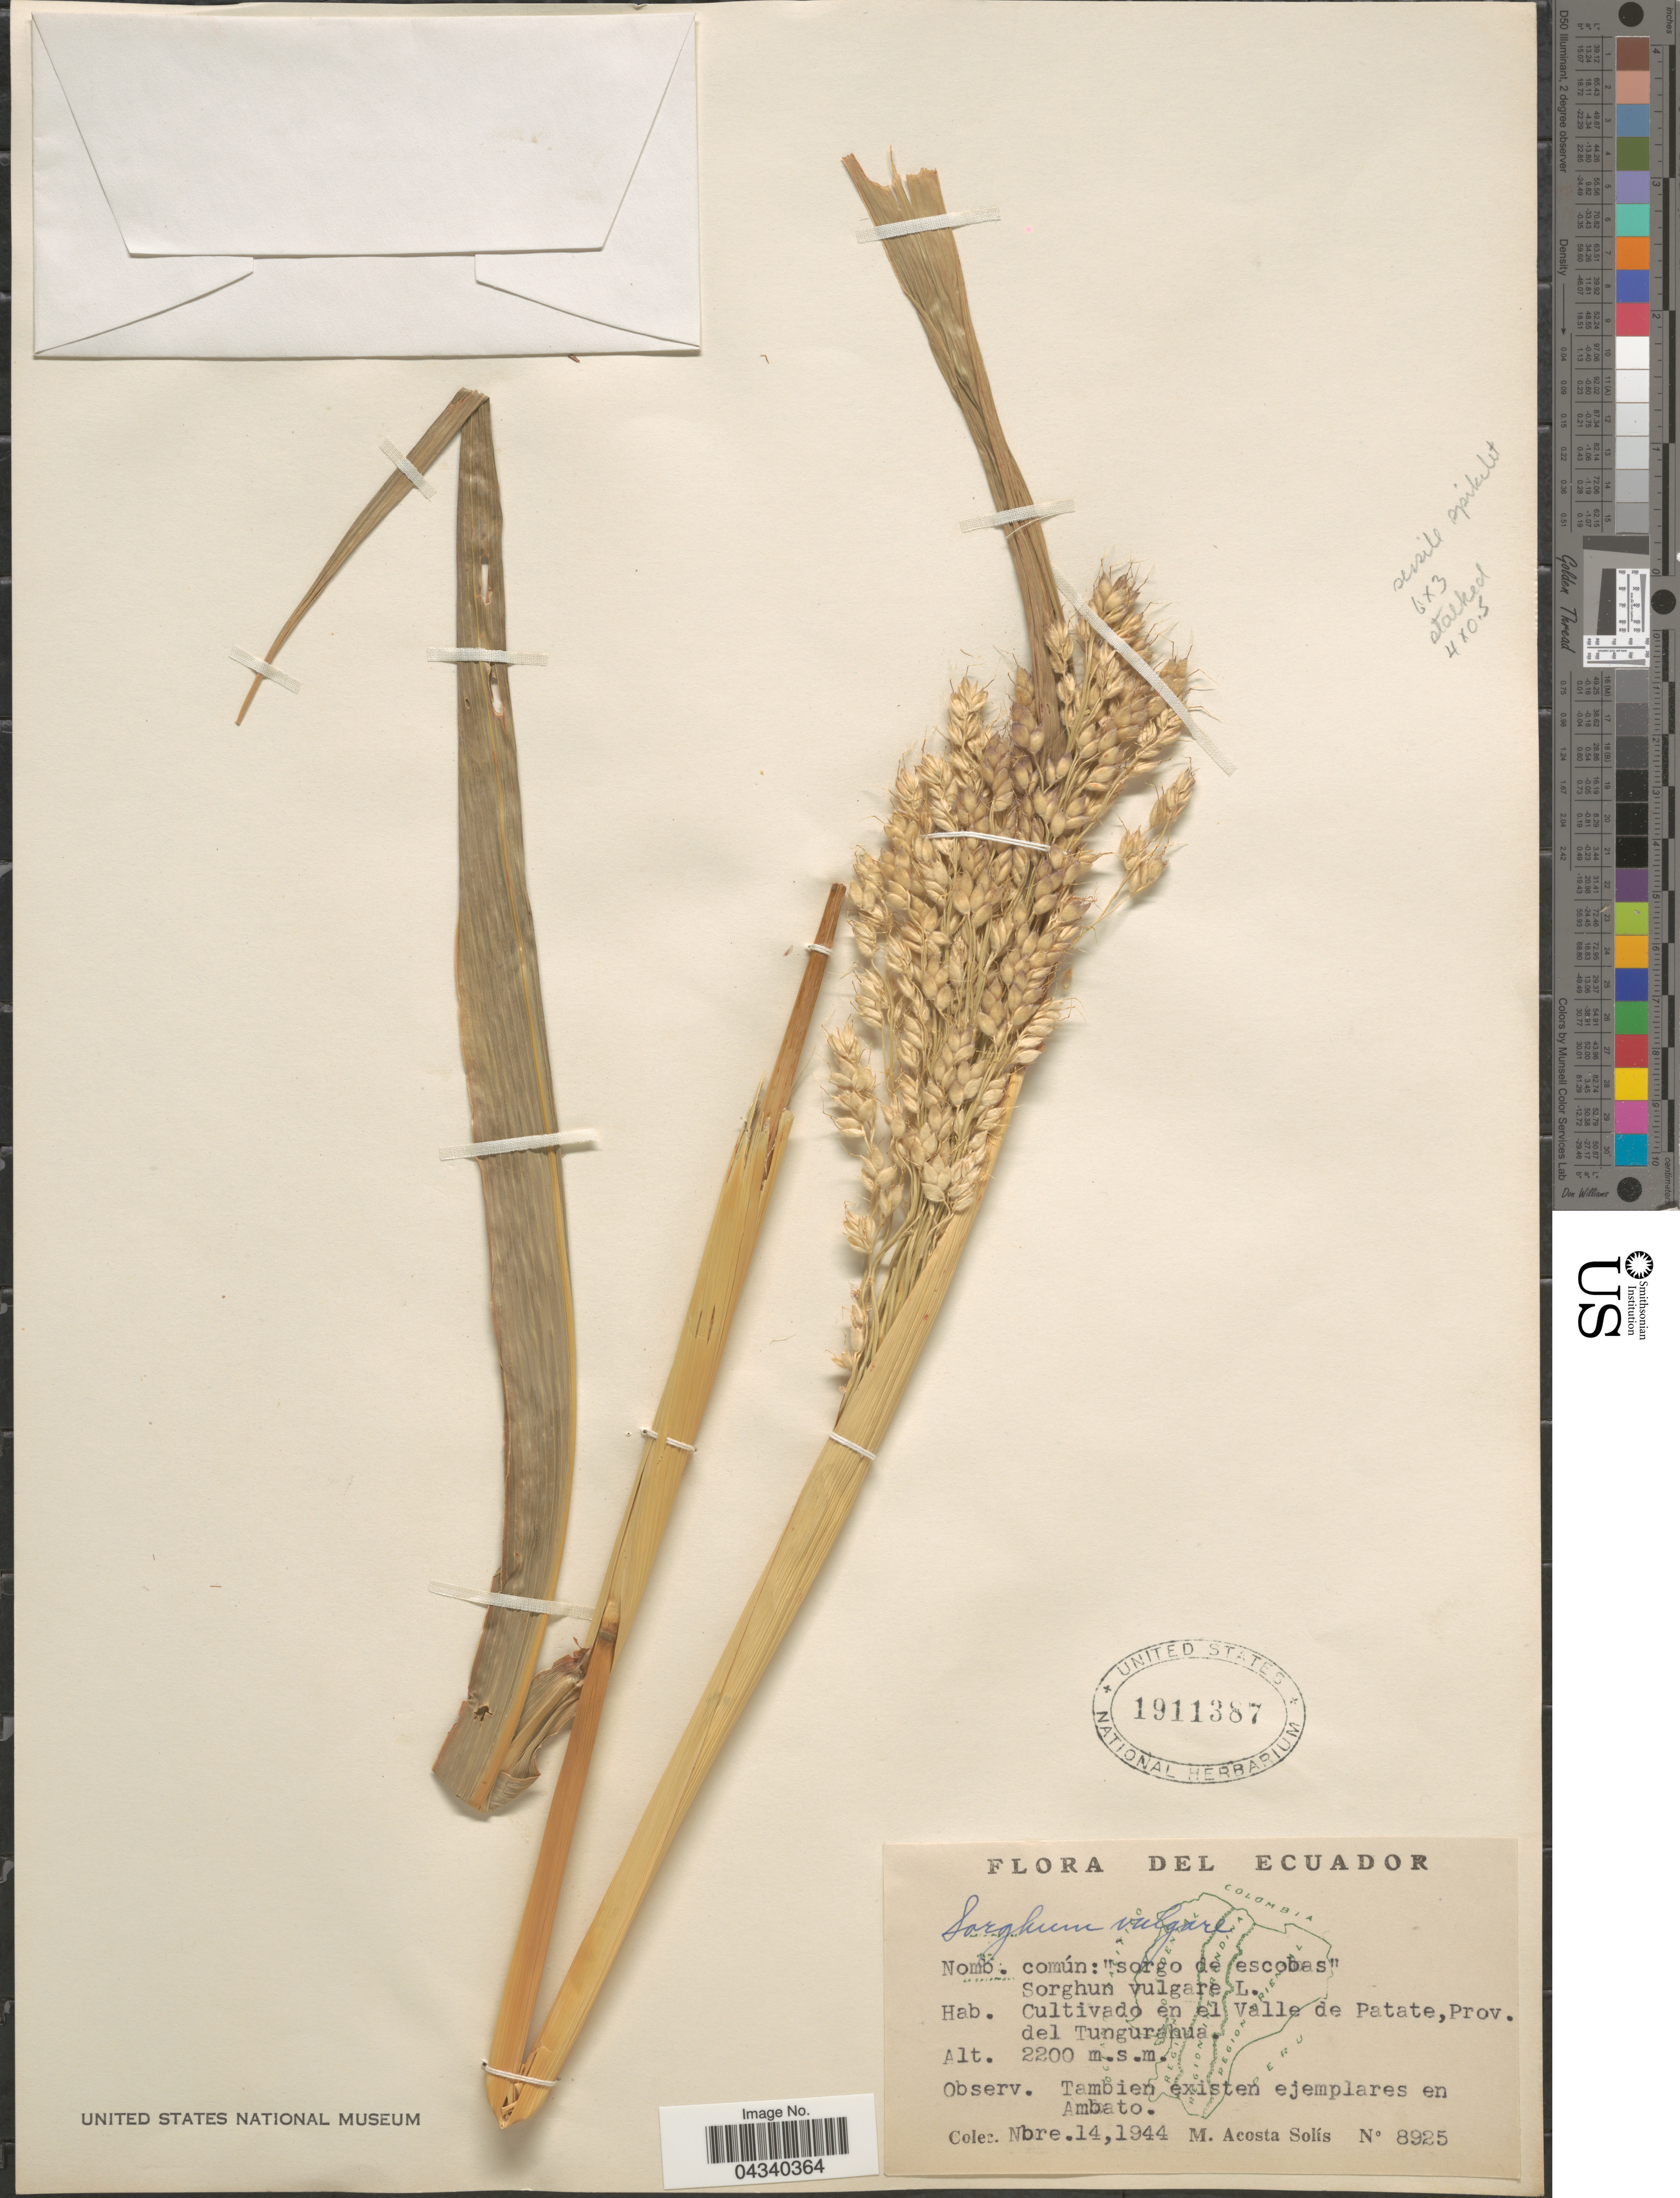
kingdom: Plantae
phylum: Tracheophyta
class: Liliopsida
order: Poales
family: Poaceae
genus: Sorghum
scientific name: Sorghum halepense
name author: (L.) Pers.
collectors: M. Acosta Solis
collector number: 8925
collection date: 1944-11-14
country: Ecuador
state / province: Tungurahua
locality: Cultivado en el Valle de Patate, Prov. del Tungurahua.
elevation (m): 2200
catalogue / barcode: US 1911387